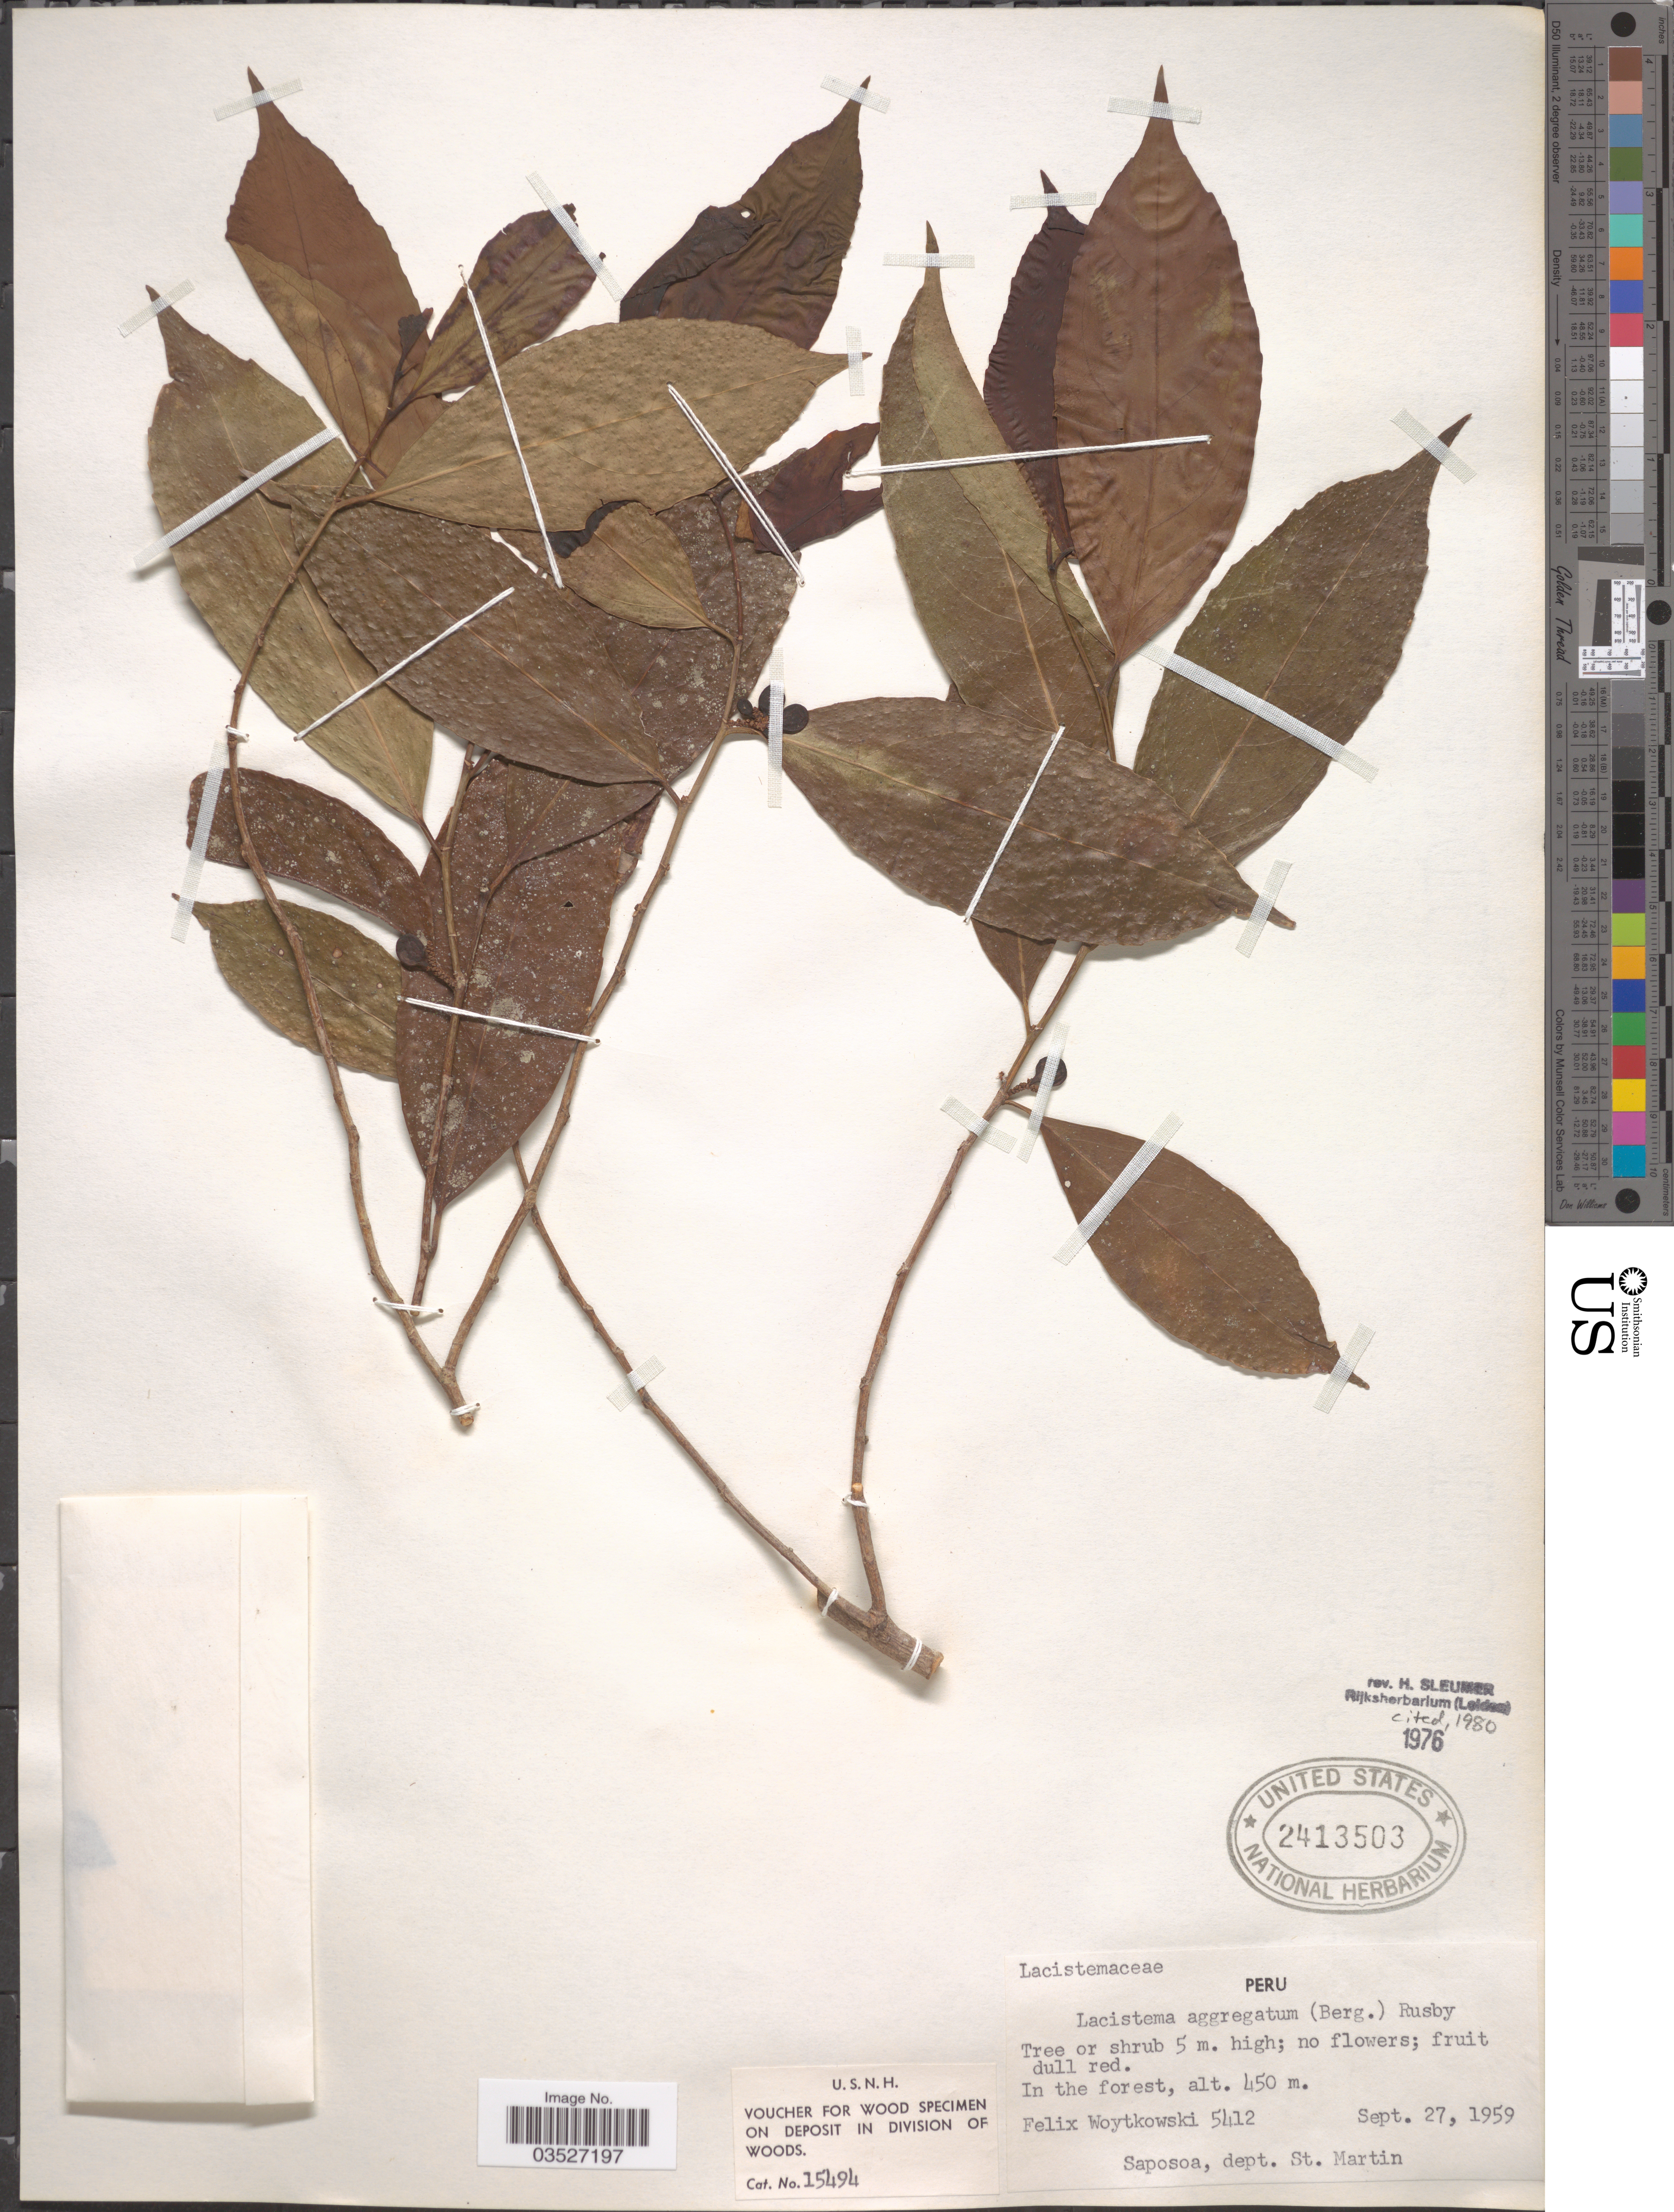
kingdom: Plantae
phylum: Tracheophyta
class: Magnoliopsida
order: Malpighiales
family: Lacistemataceae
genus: Lacistema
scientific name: Lacistema aggregatum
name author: (P.J. Bergius) Rusby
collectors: F. Woytkowski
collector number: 5412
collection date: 1959-09-27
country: Peru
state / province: San Martín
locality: Saposoa, dept. San Martin.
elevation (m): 450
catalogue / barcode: US 2413503